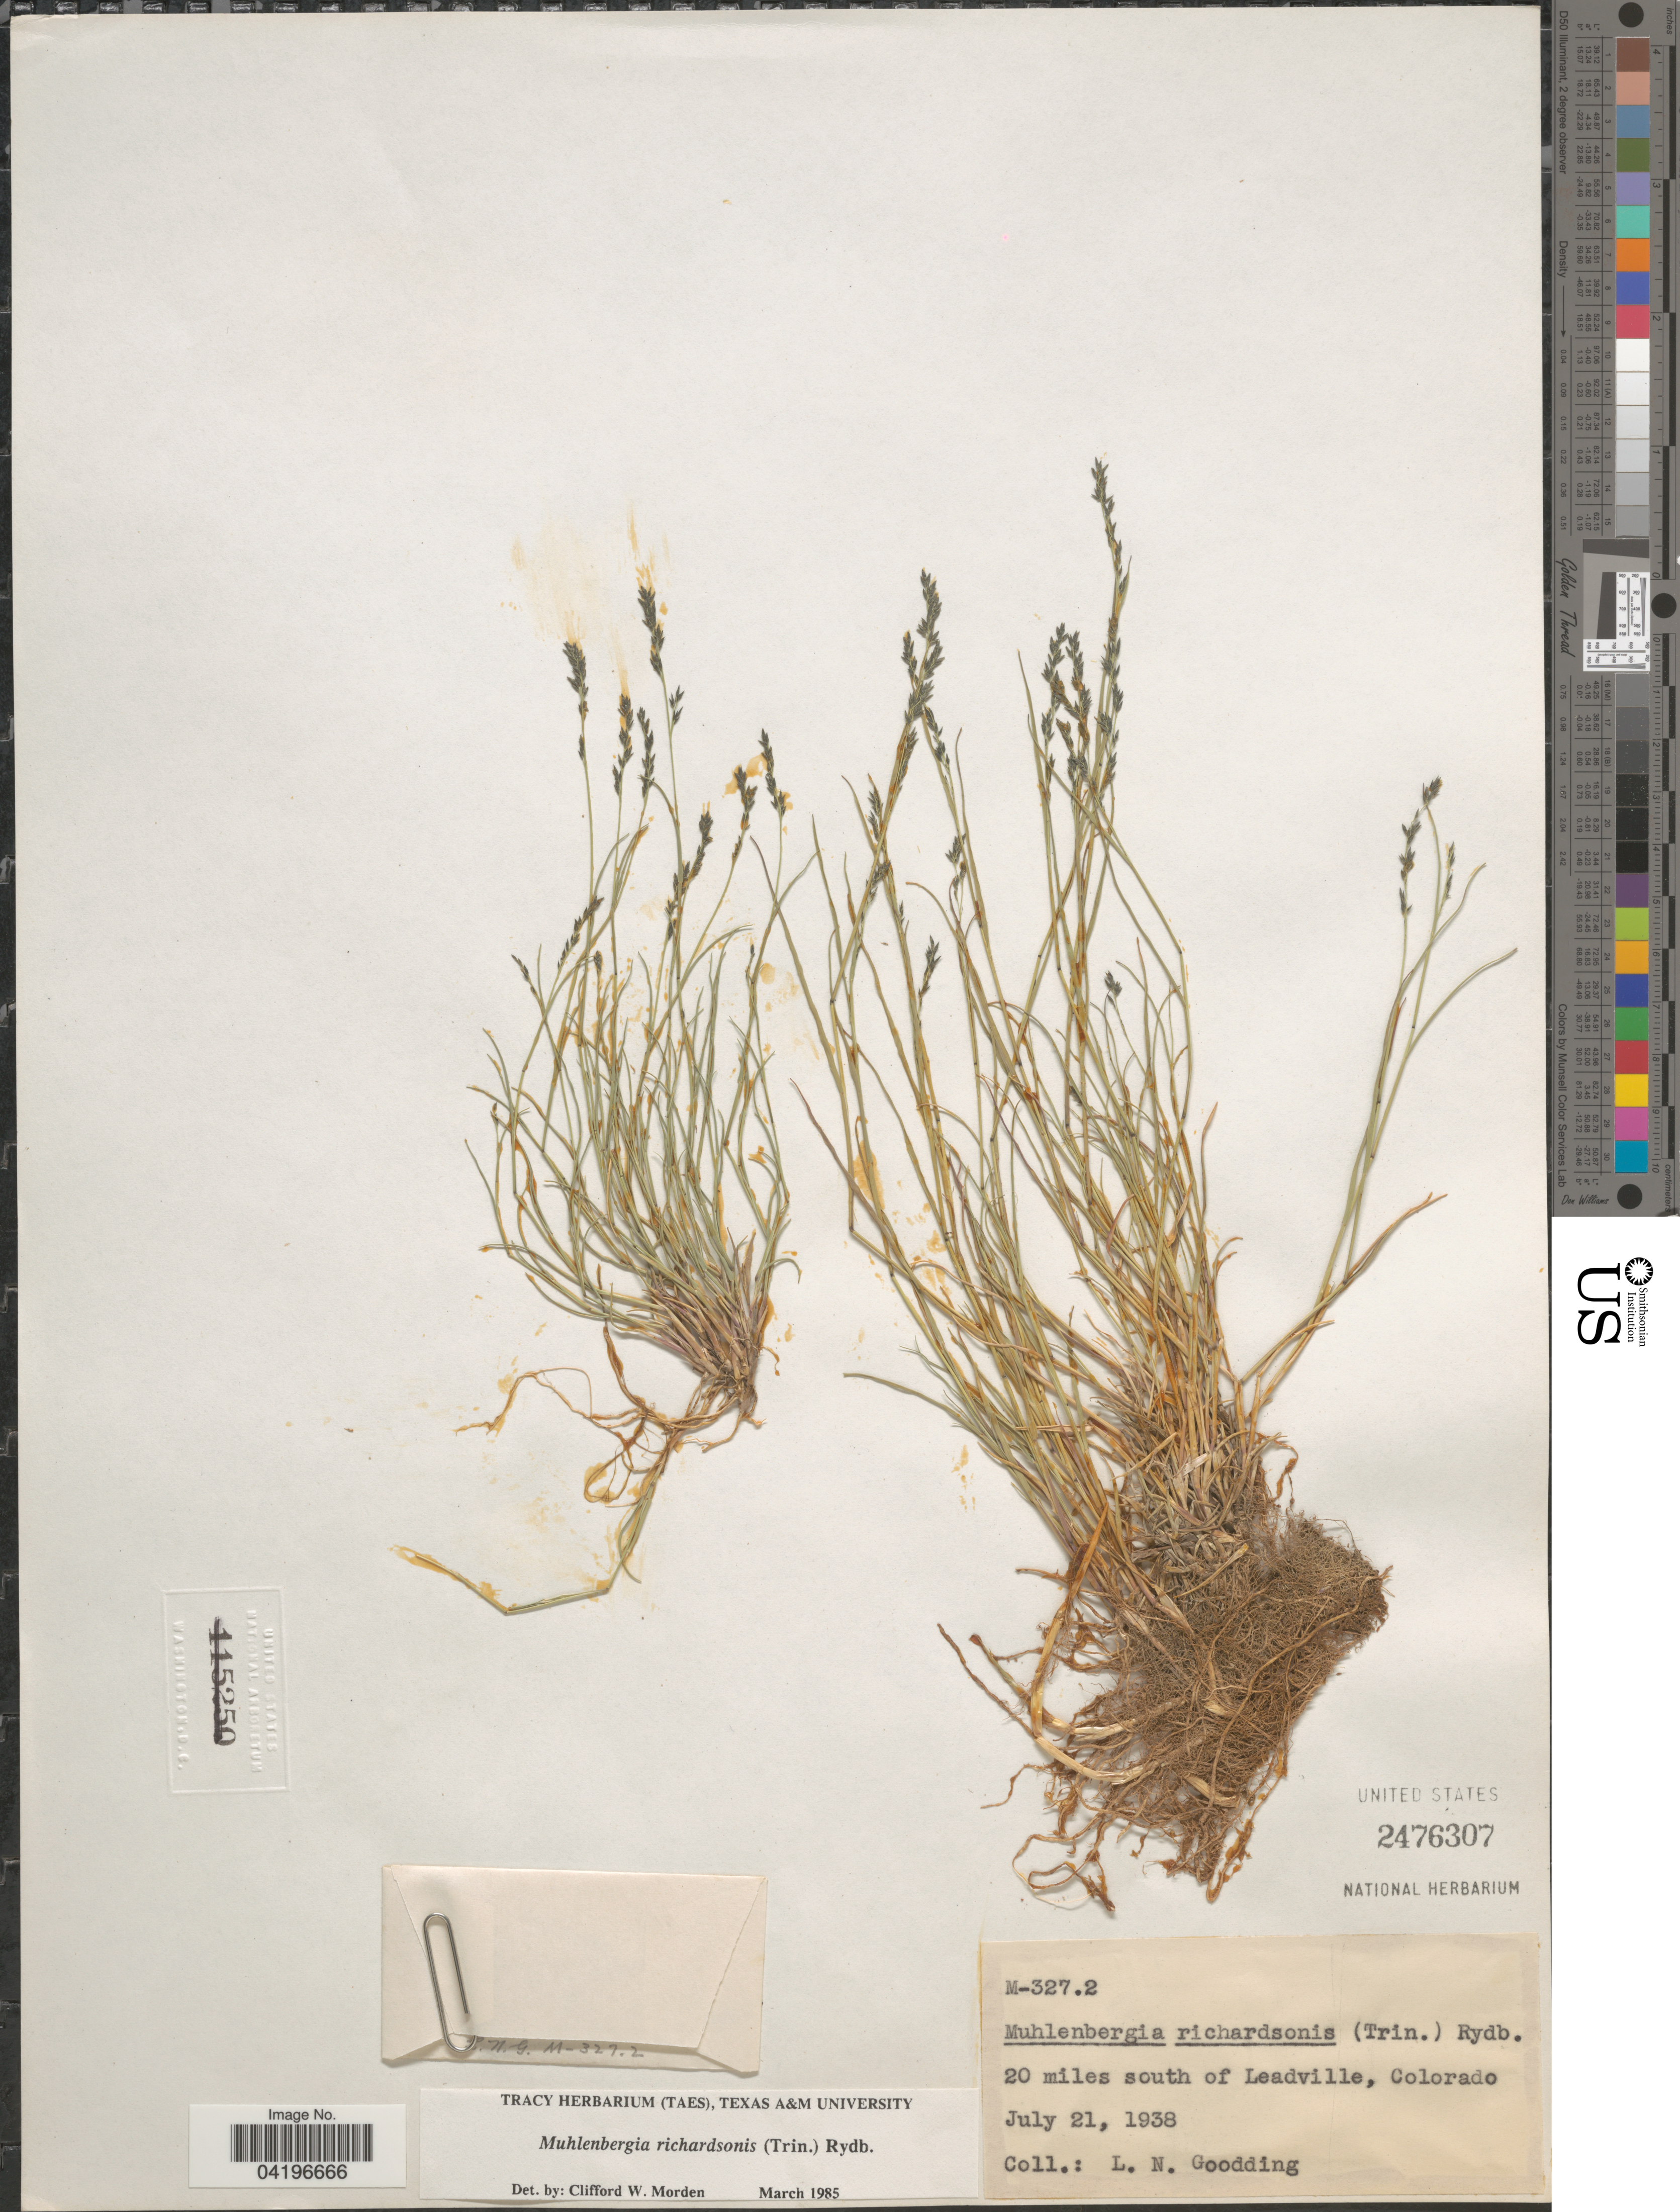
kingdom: Plantae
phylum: Tracheophyta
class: Liliopsida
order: Poales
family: Poaceae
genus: Muhlenbergia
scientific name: Muhlenbergia richardsonis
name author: (Trin.) Rydb.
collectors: L. N. Goodding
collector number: M-327.2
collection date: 1938-07-21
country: United States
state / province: Colorado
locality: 20 miles south of Leadville.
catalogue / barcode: US 2476307